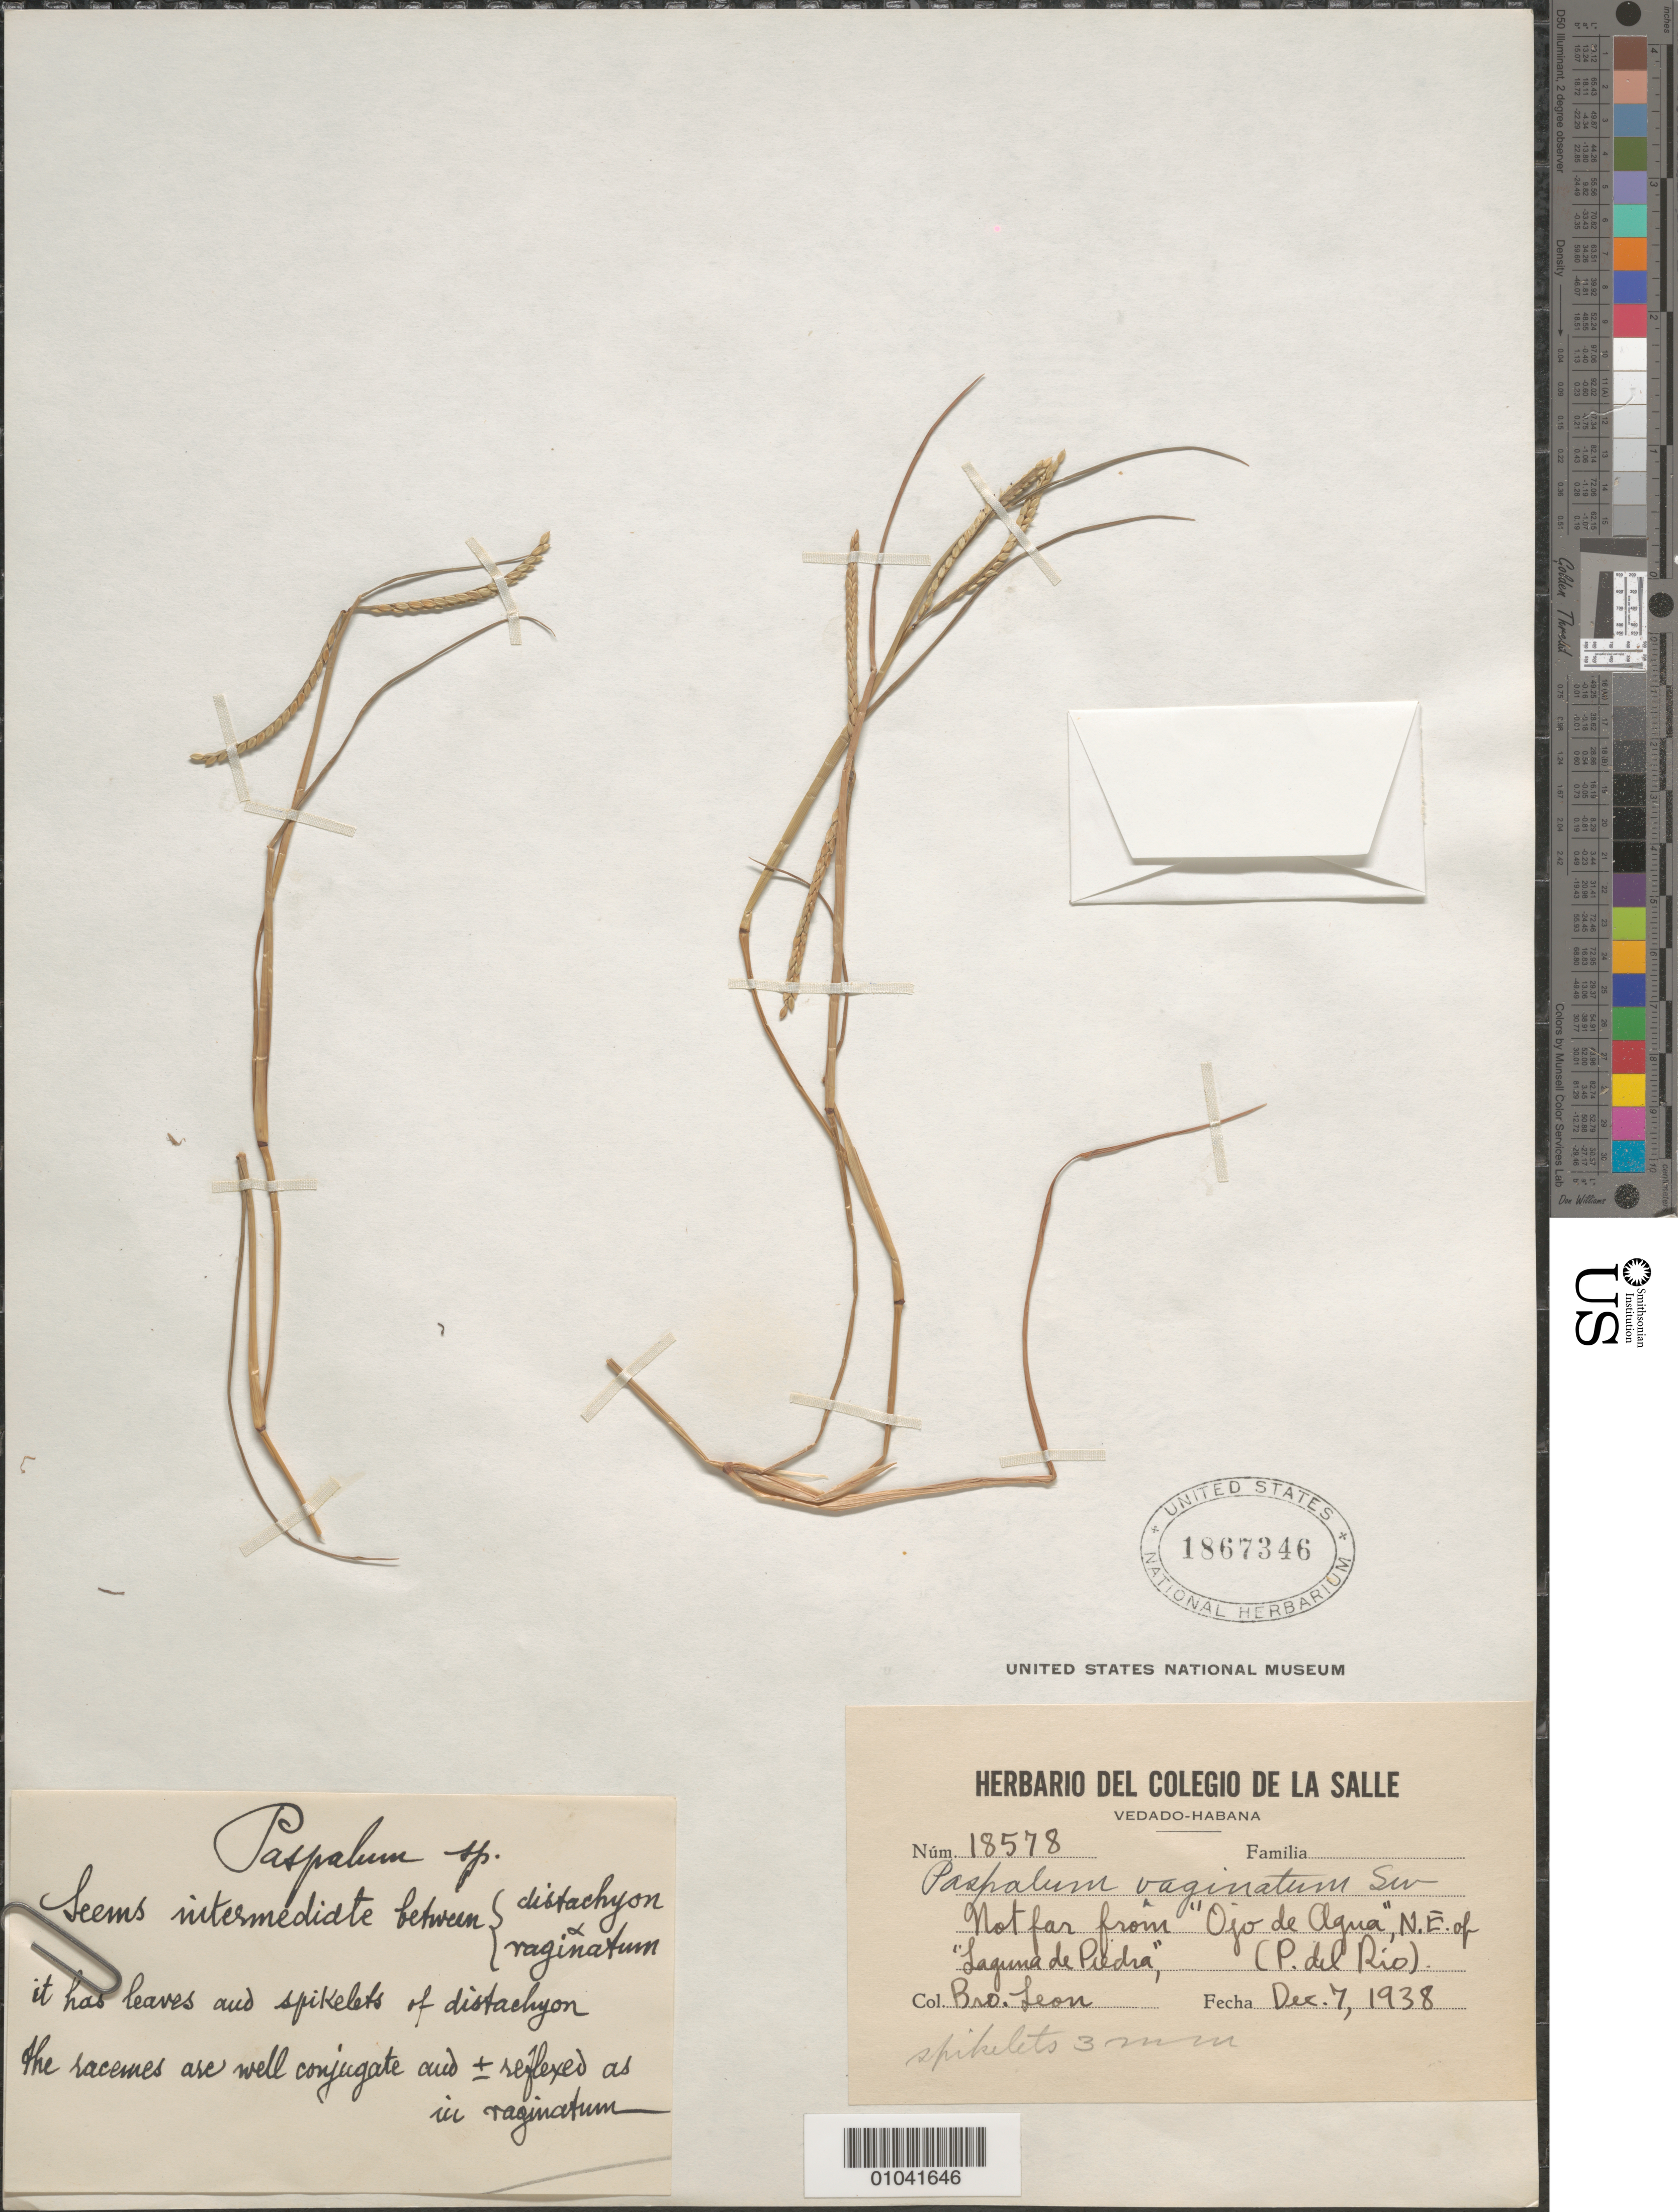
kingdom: Plantae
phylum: Tracheophyta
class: Liliopsida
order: Poales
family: Poaceae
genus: Paspalum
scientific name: Paspalum vaginatum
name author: Sw.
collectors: Bro. León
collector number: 18578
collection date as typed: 07 Dec 1938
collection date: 1938-12-07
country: Cuba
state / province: Pinar del Rio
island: Cuba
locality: Not far from Ojo de Agua, NE of Laguna de Piedra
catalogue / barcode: US 1867346